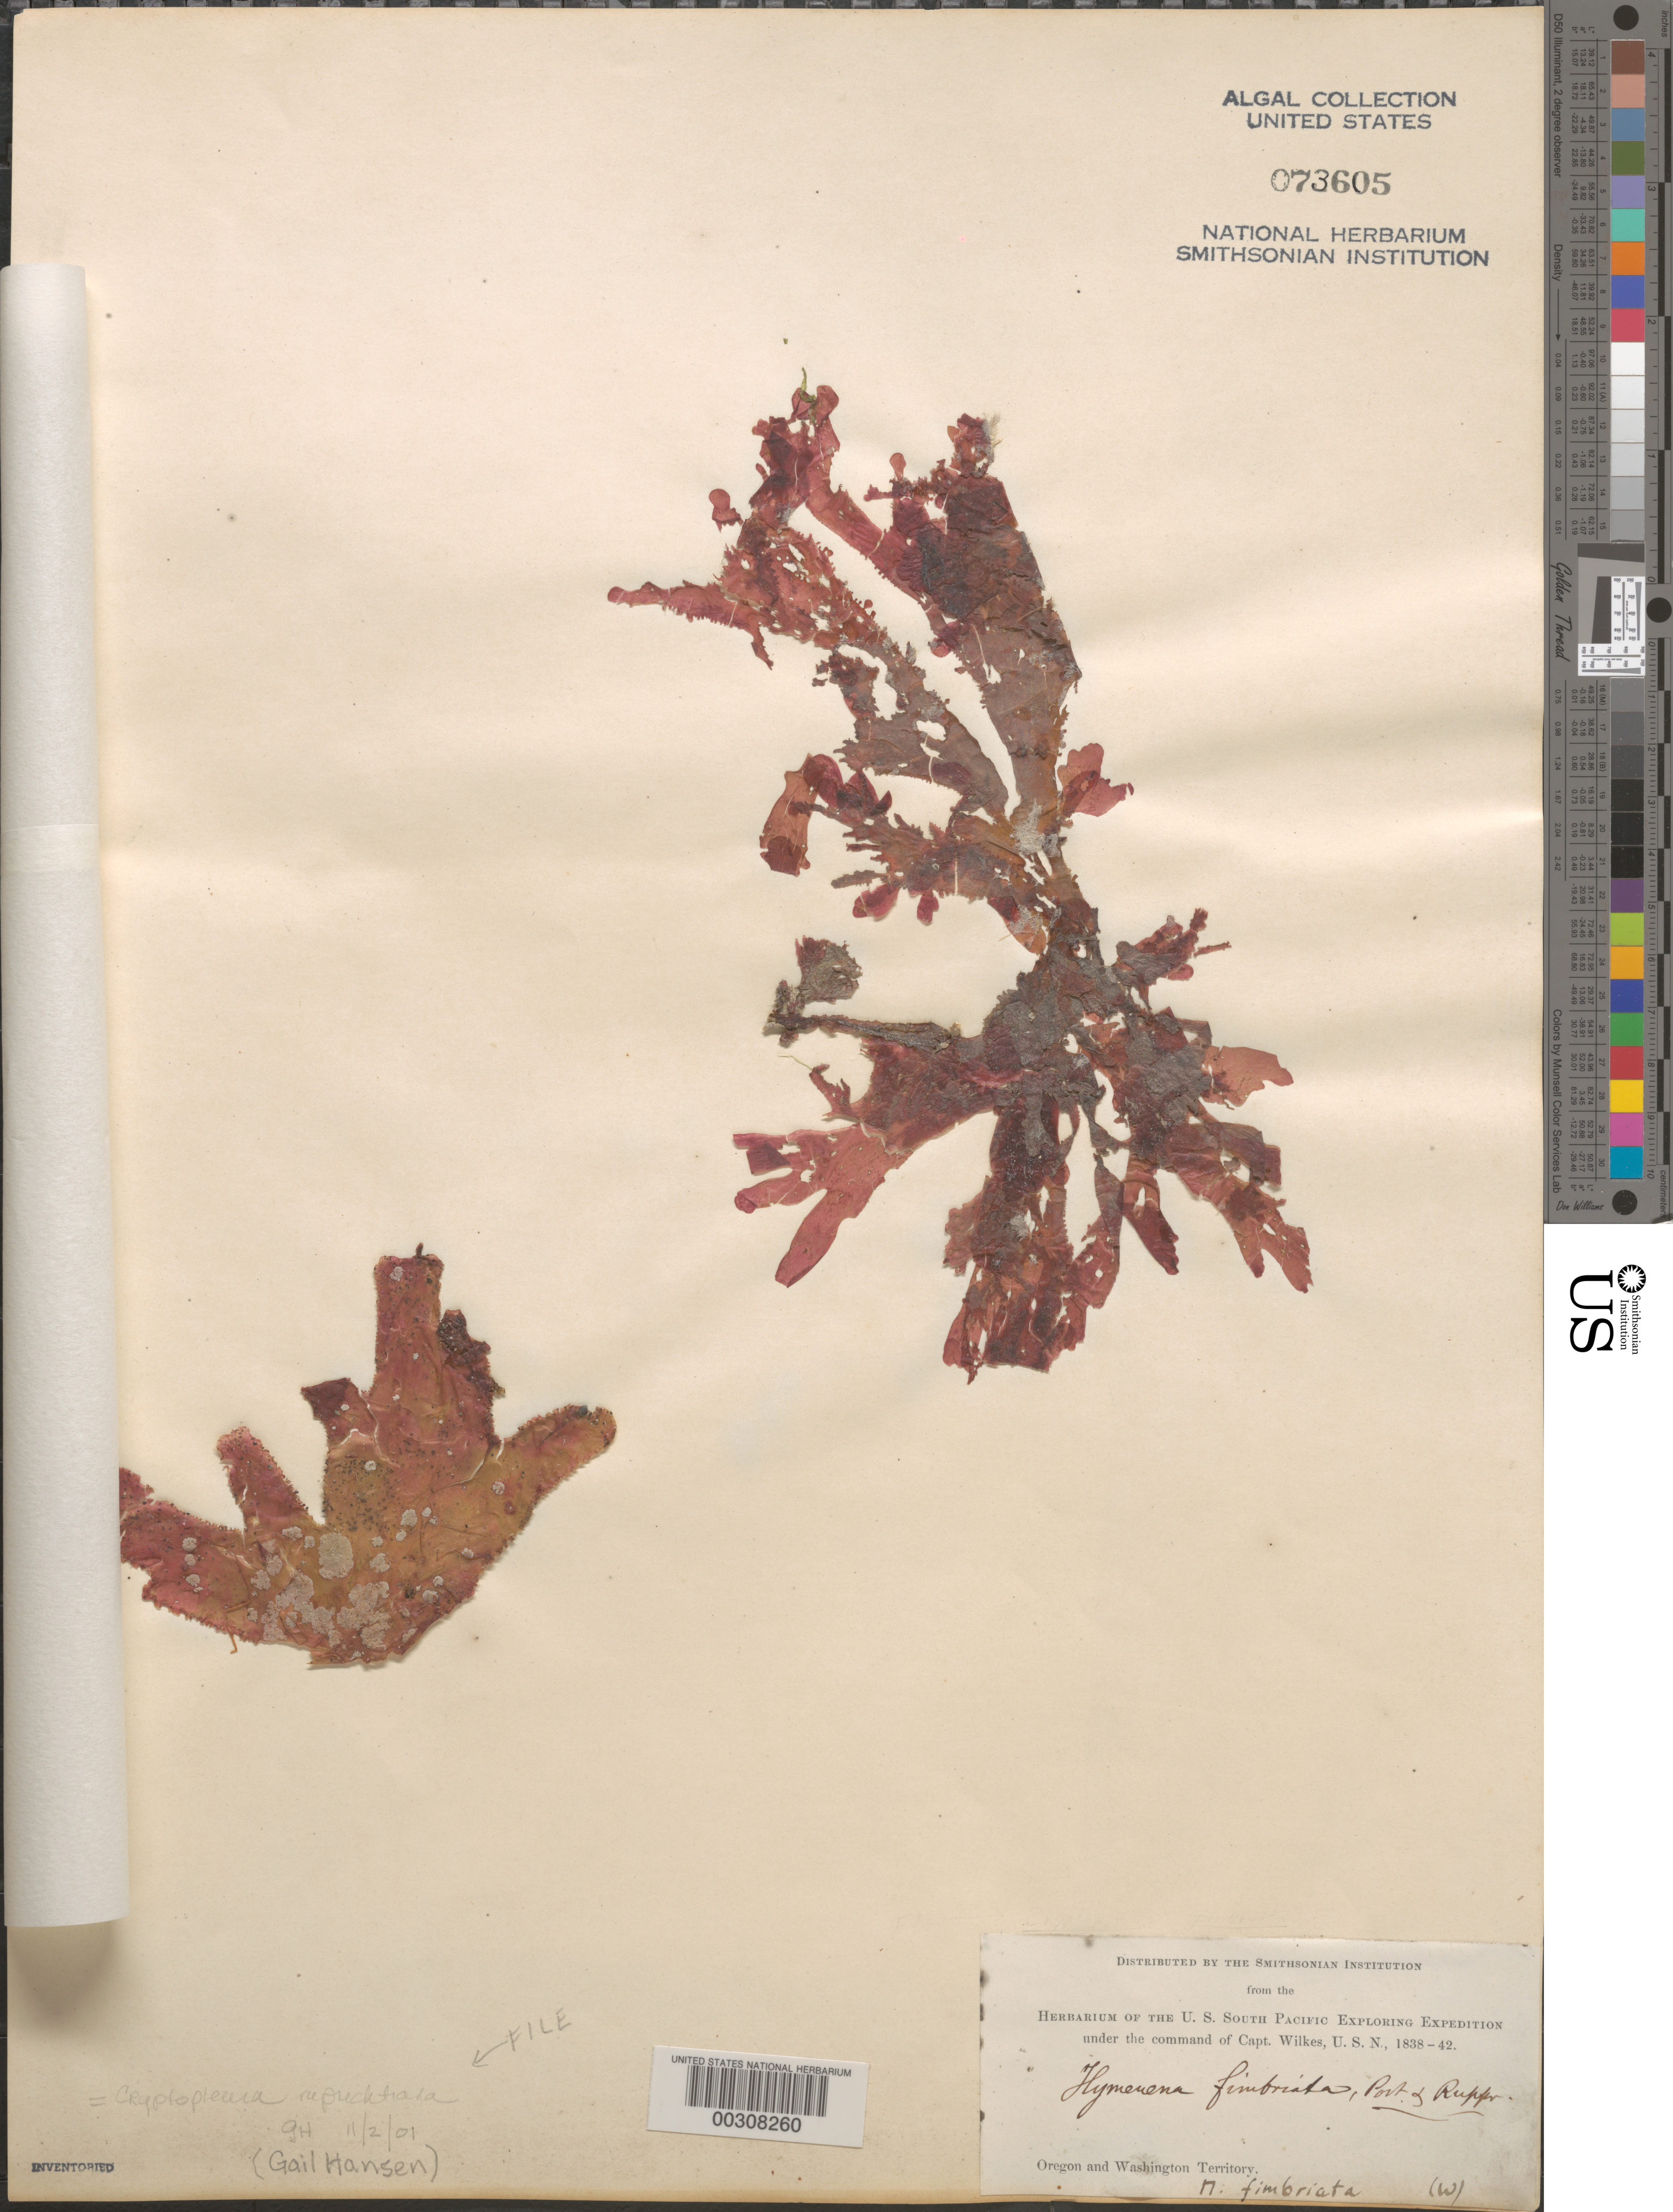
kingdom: Plantae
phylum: Rhodophyta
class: Florideophyceae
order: Ceramiales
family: Delesseriaceae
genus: Cryptopleura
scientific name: Cryptopleura ruprechtiana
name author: (J. Agardh) Kylin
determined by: Hansen, G. I.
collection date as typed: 1841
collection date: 1841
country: United States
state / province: Oregon / Washington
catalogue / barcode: US 73605